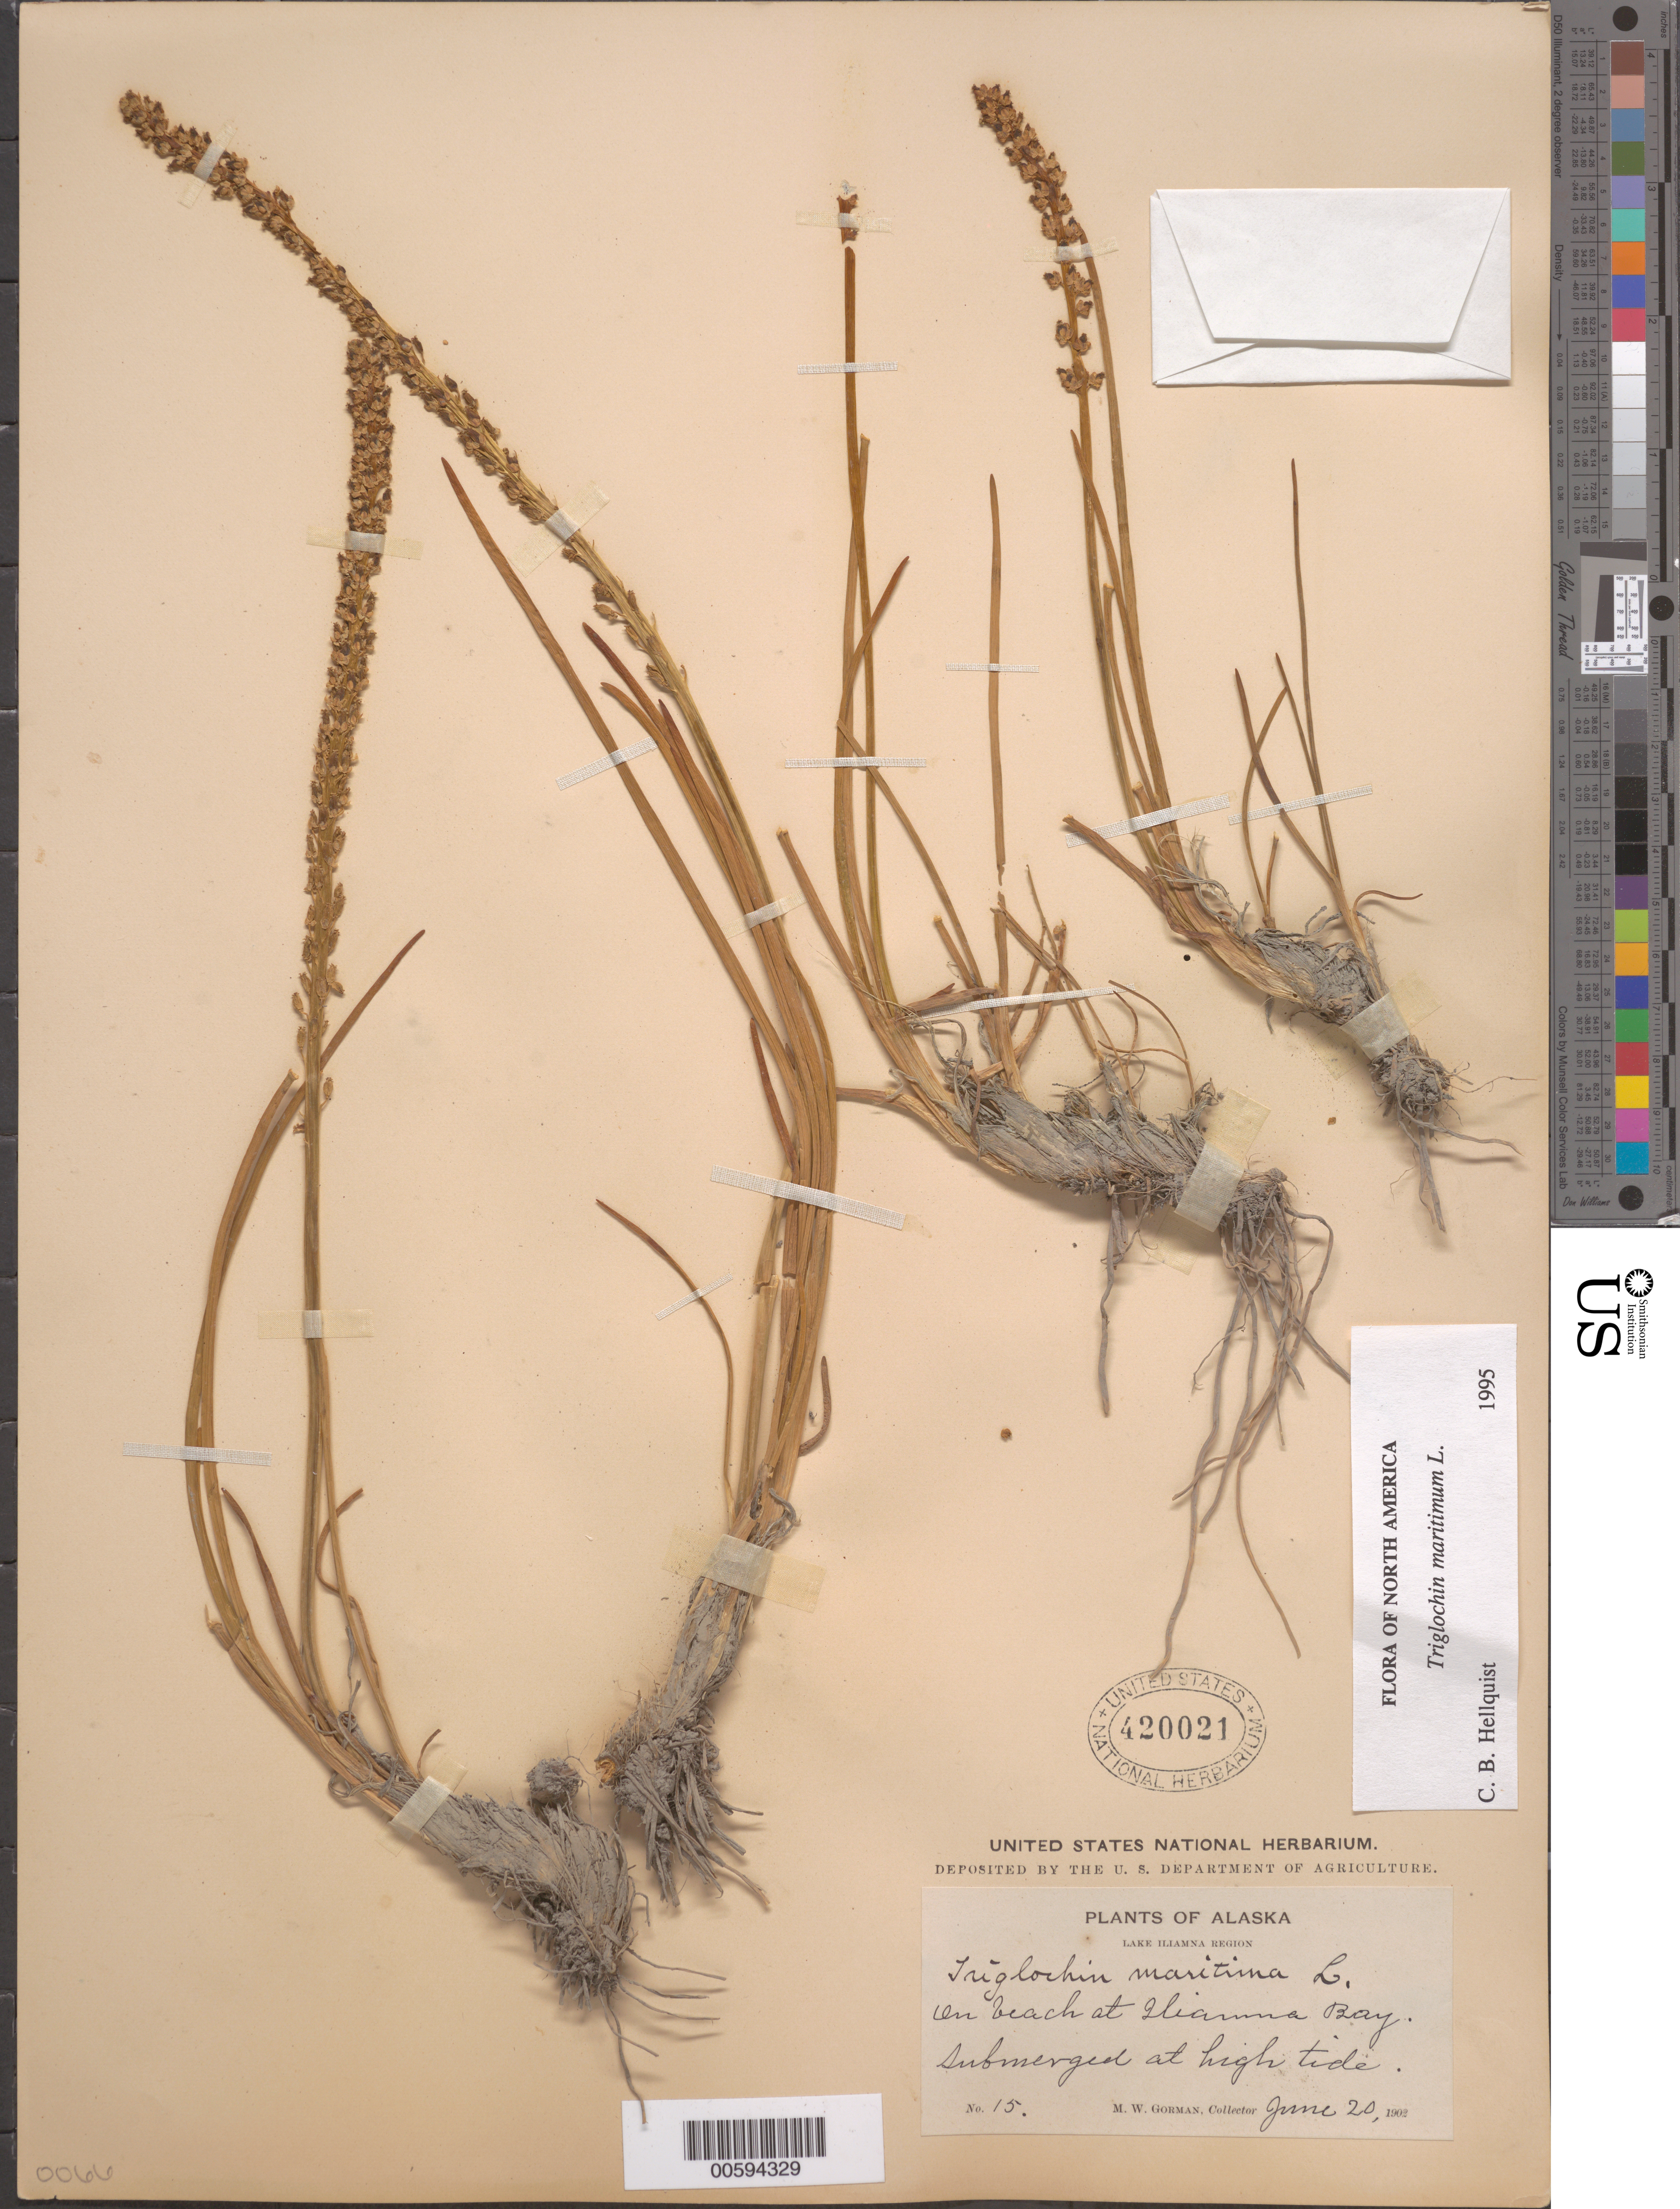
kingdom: Plantae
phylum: Tracheophyta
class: Liliopsida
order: Alismatales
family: Juncaginaceae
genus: Triglochin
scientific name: Triglochin maritima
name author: L.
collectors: M. W. Gorman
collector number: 15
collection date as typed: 20 Jun 1902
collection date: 1902-06-20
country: United States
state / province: Alaska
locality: Iliamma Bay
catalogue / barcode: US 420021